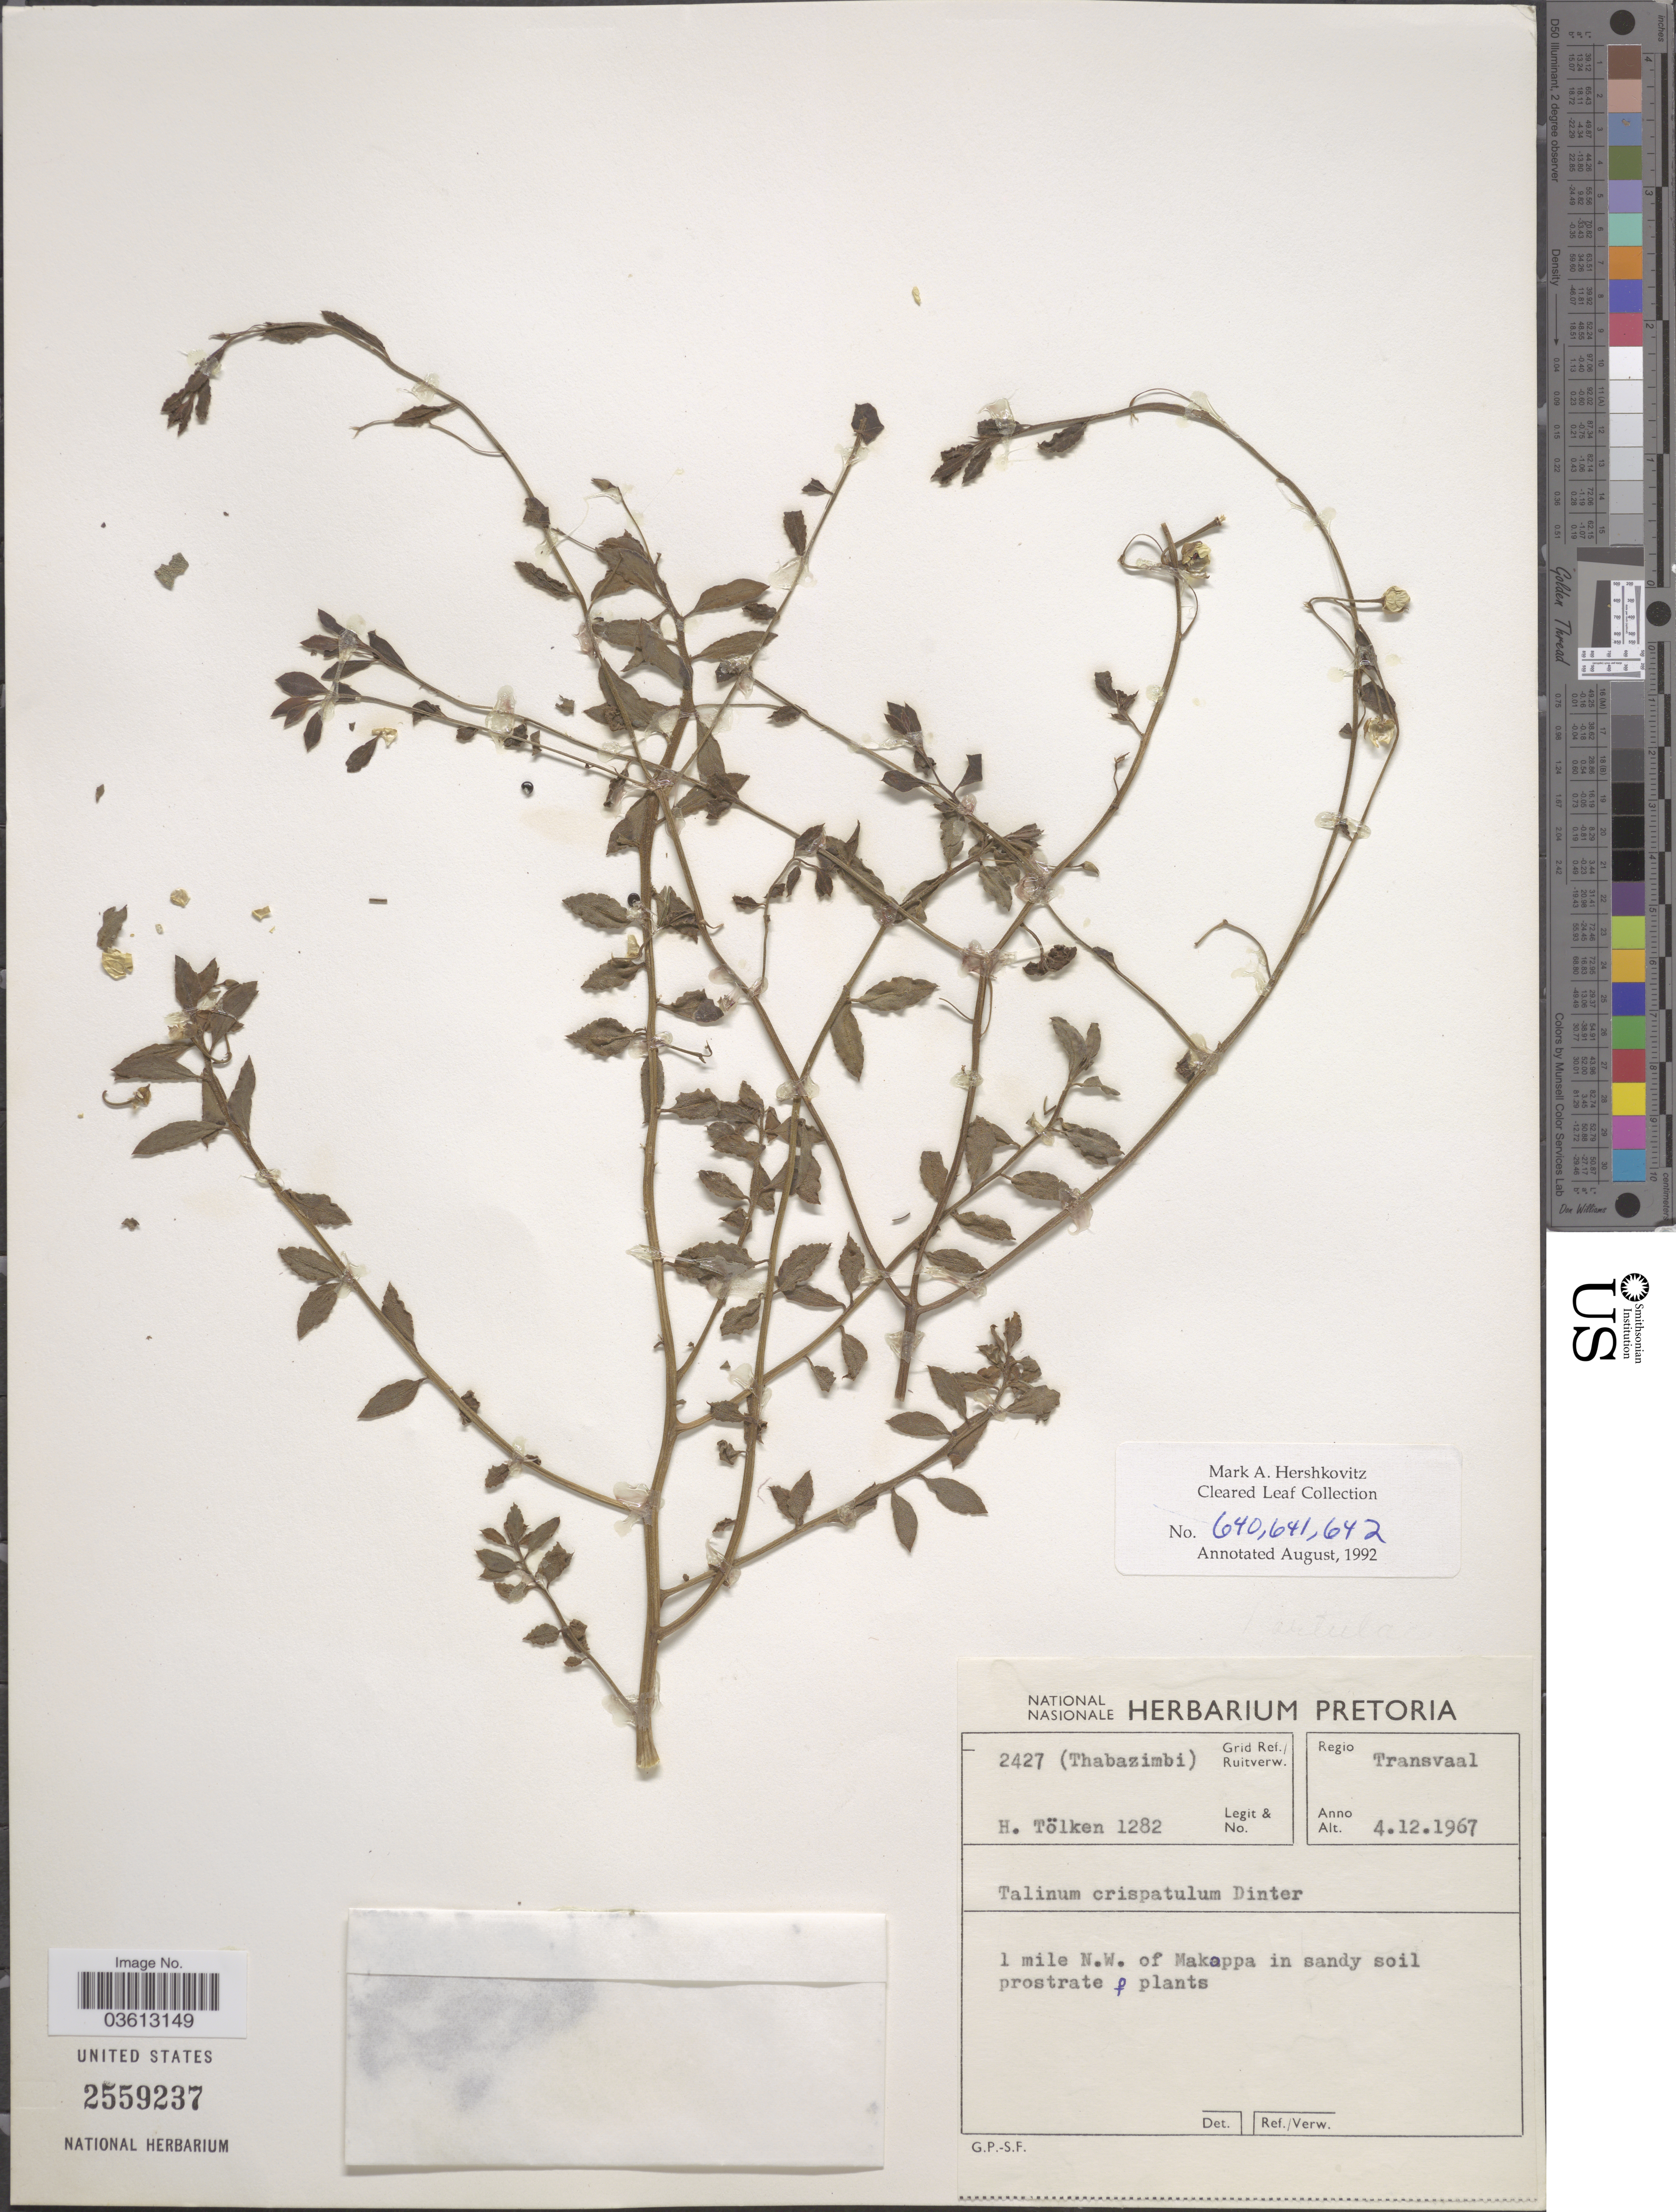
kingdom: Plantae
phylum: Tracheophyta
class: Magnoliopsida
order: Caryophyllales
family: Talinaceae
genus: Talinum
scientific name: Talinum crispatulum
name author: Dinter ex Poelln.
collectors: H. R. Tölken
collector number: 1282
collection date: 1967-12-04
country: South Africa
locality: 24 27 (Thabazimbi) Grid ref./Ruitverw., Regio Transvaal. 1 mile N.W. of Makappa.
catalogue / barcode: US 2559237